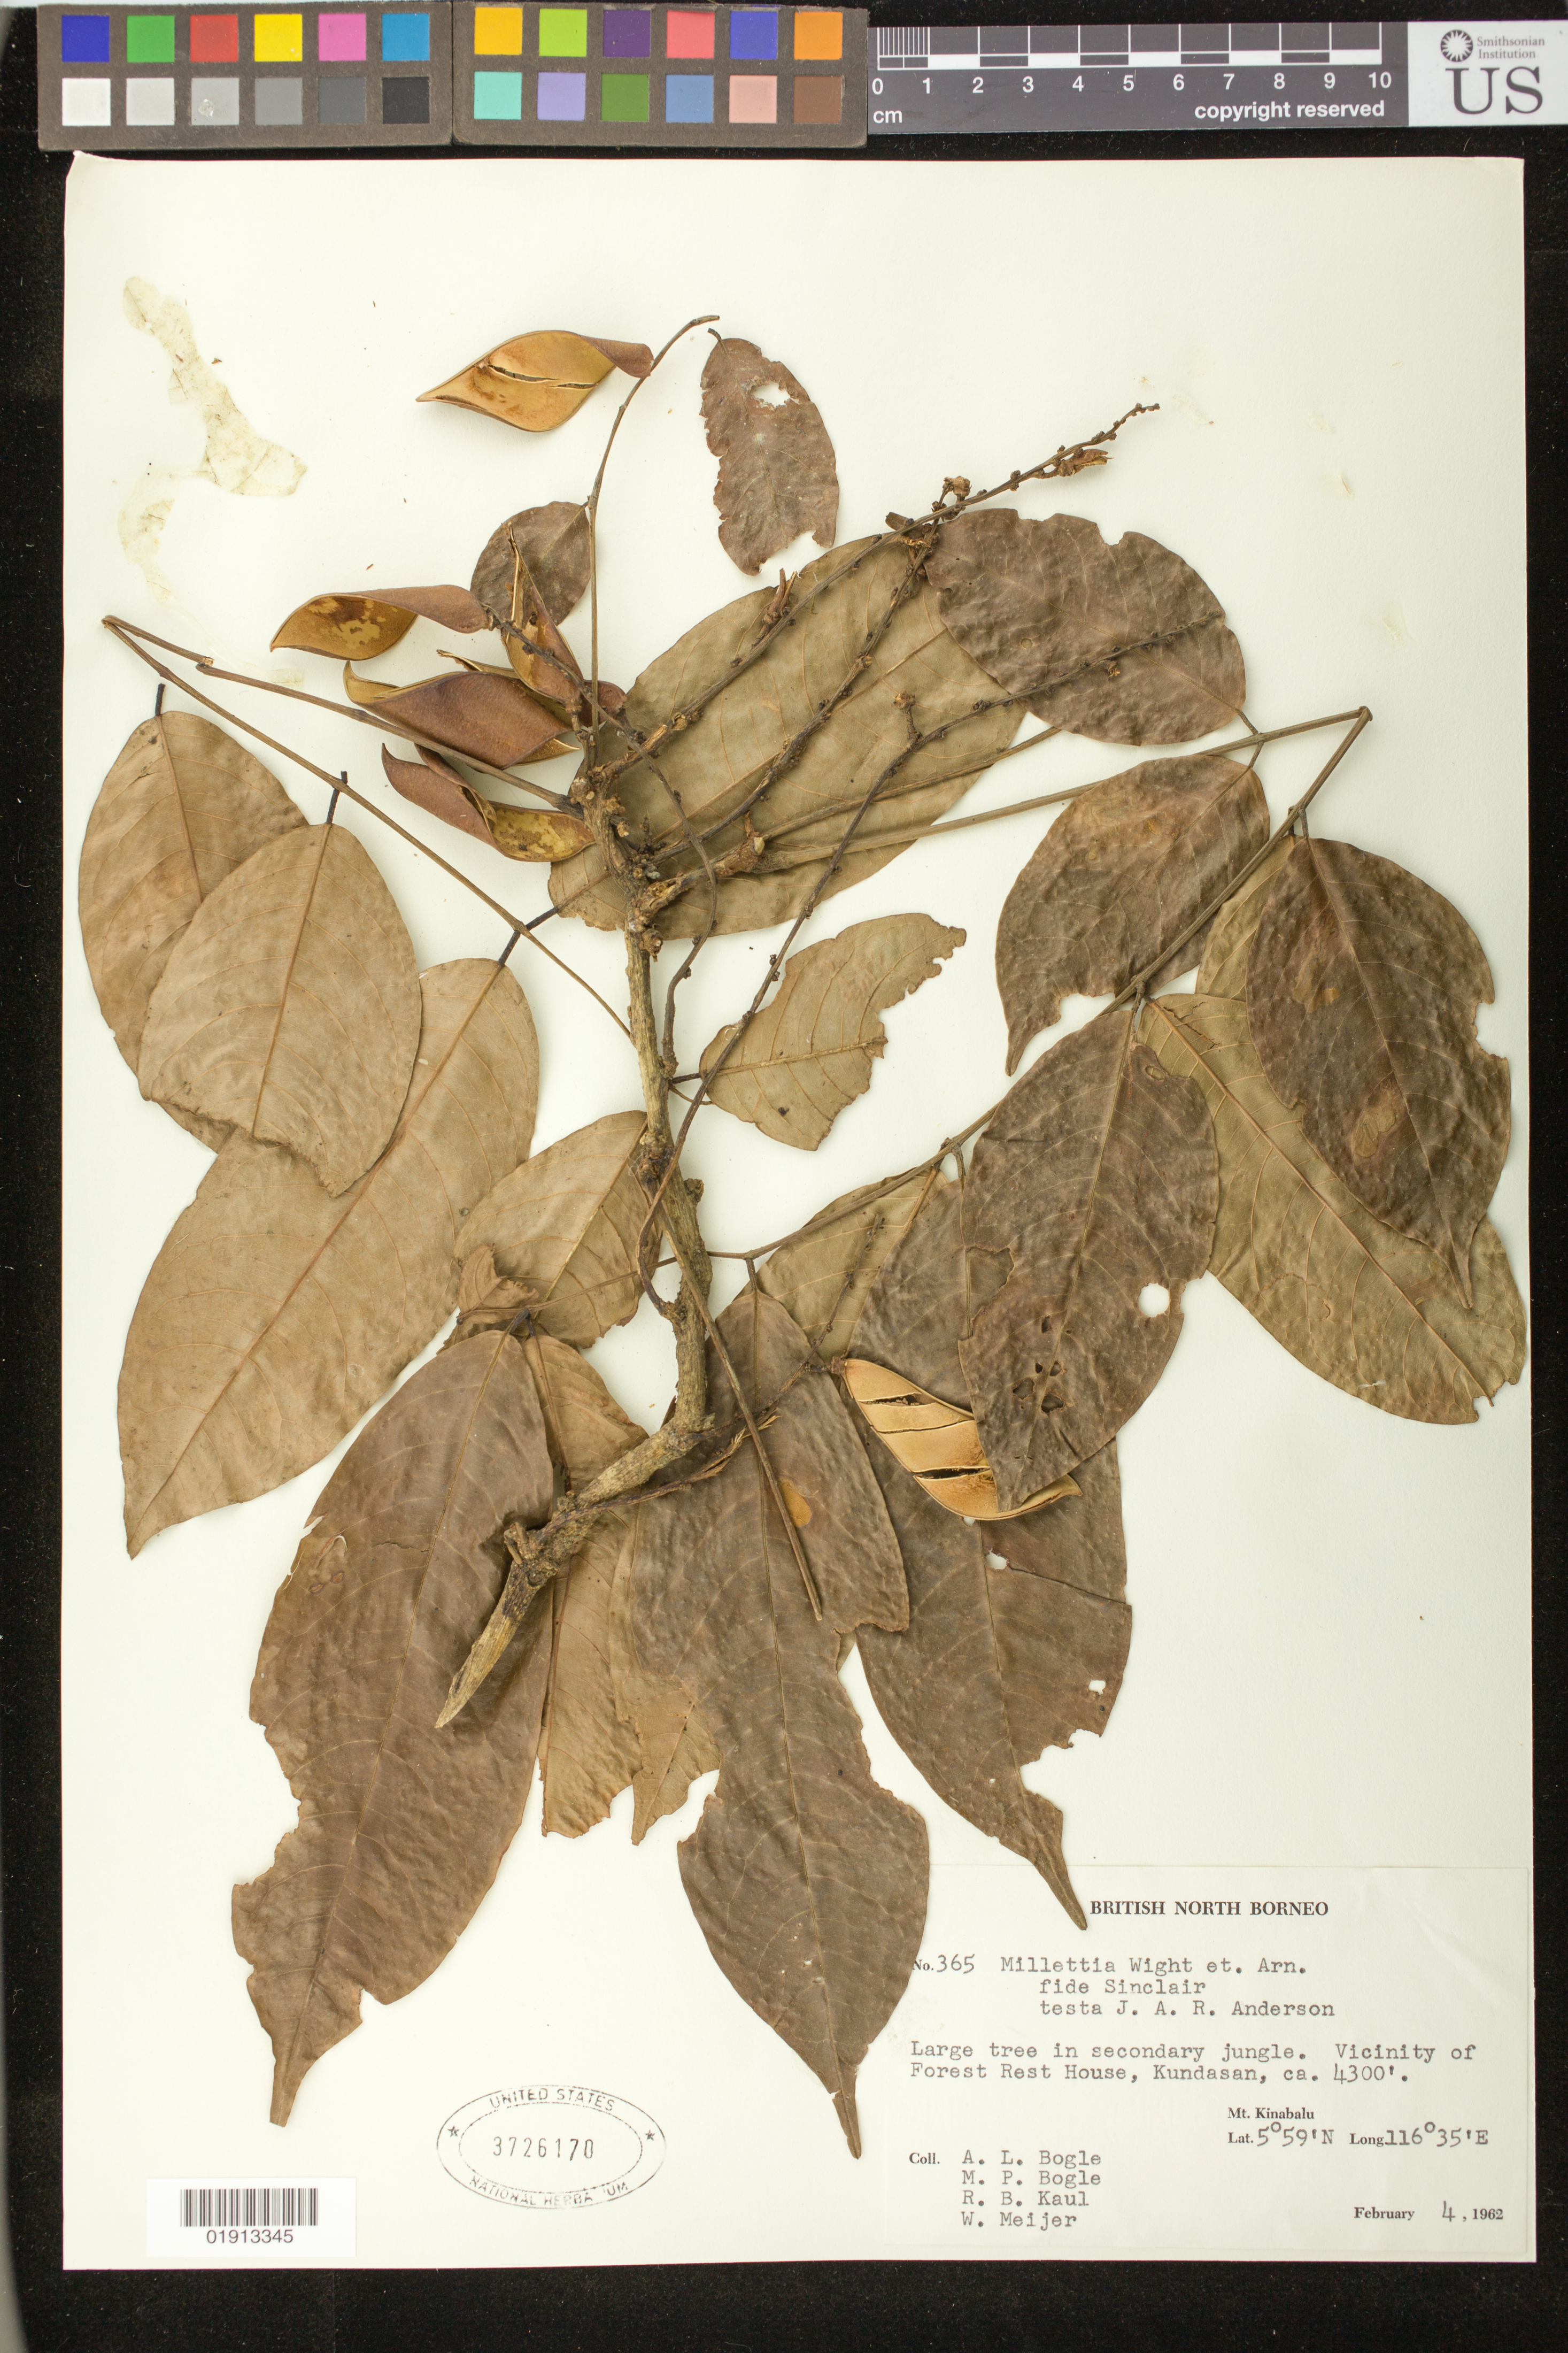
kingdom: Plantae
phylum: Tracheophyta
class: Magnoliopsida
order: Fabales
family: Fabaceae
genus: Millettia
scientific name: Millettia sp.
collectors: Bogle, A.L., M. Bogle, R. Kaul & -- Meijer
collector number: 365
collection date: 1962-02-04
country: Malaysia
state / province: Sabah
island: Borneo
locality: Vicinity of Forest Rest House, Kundasan, Mt. Kinabalu.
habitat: Large tree in secondary jungle.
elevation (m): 1311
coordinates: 5 59 N, 116 35 E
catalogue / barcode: US 3726170